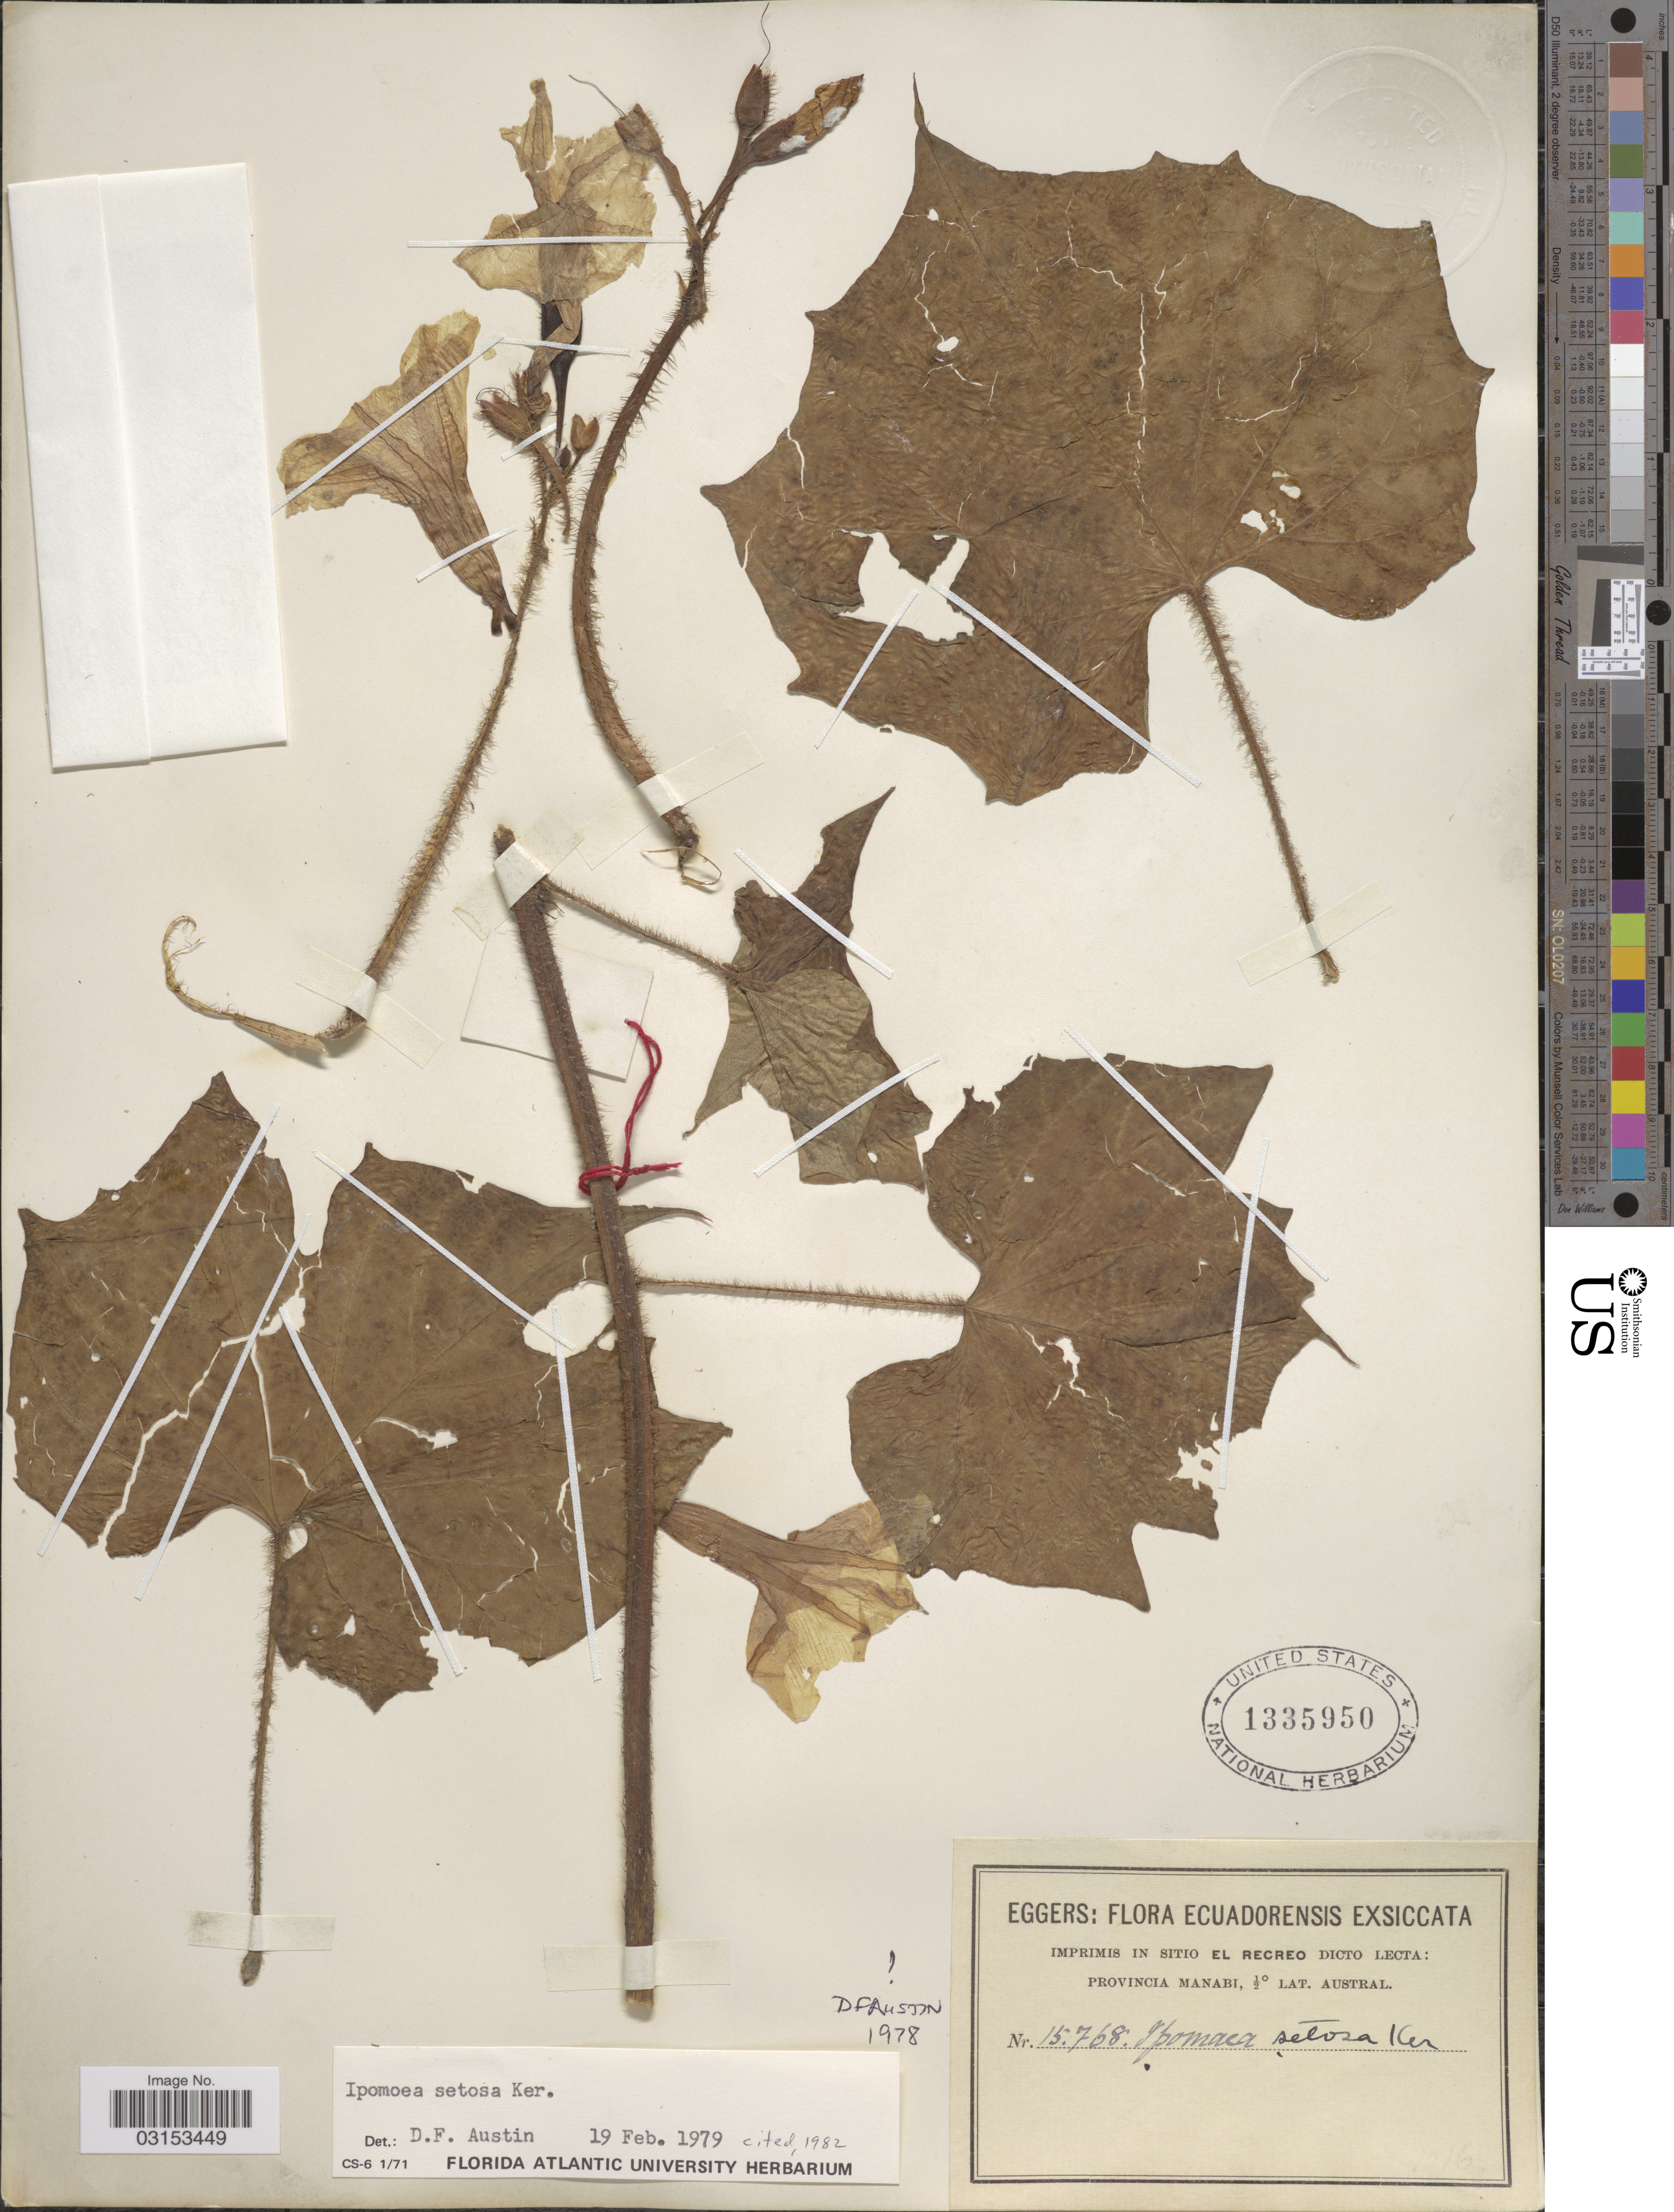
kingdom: Plantae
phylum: Tracheophyta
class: Magnoliopsida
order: Solanales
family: Convolvulaceae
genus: Ipomoea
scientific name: Ipomoea setosa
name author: Ker Gawl.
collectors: -. Eggers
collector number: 15768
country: Ecuador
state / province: Manabí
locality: Imprimis in sitio El Recreo: Provincia Manabi, ½° Lat. Austral.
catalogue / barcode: US 1335950